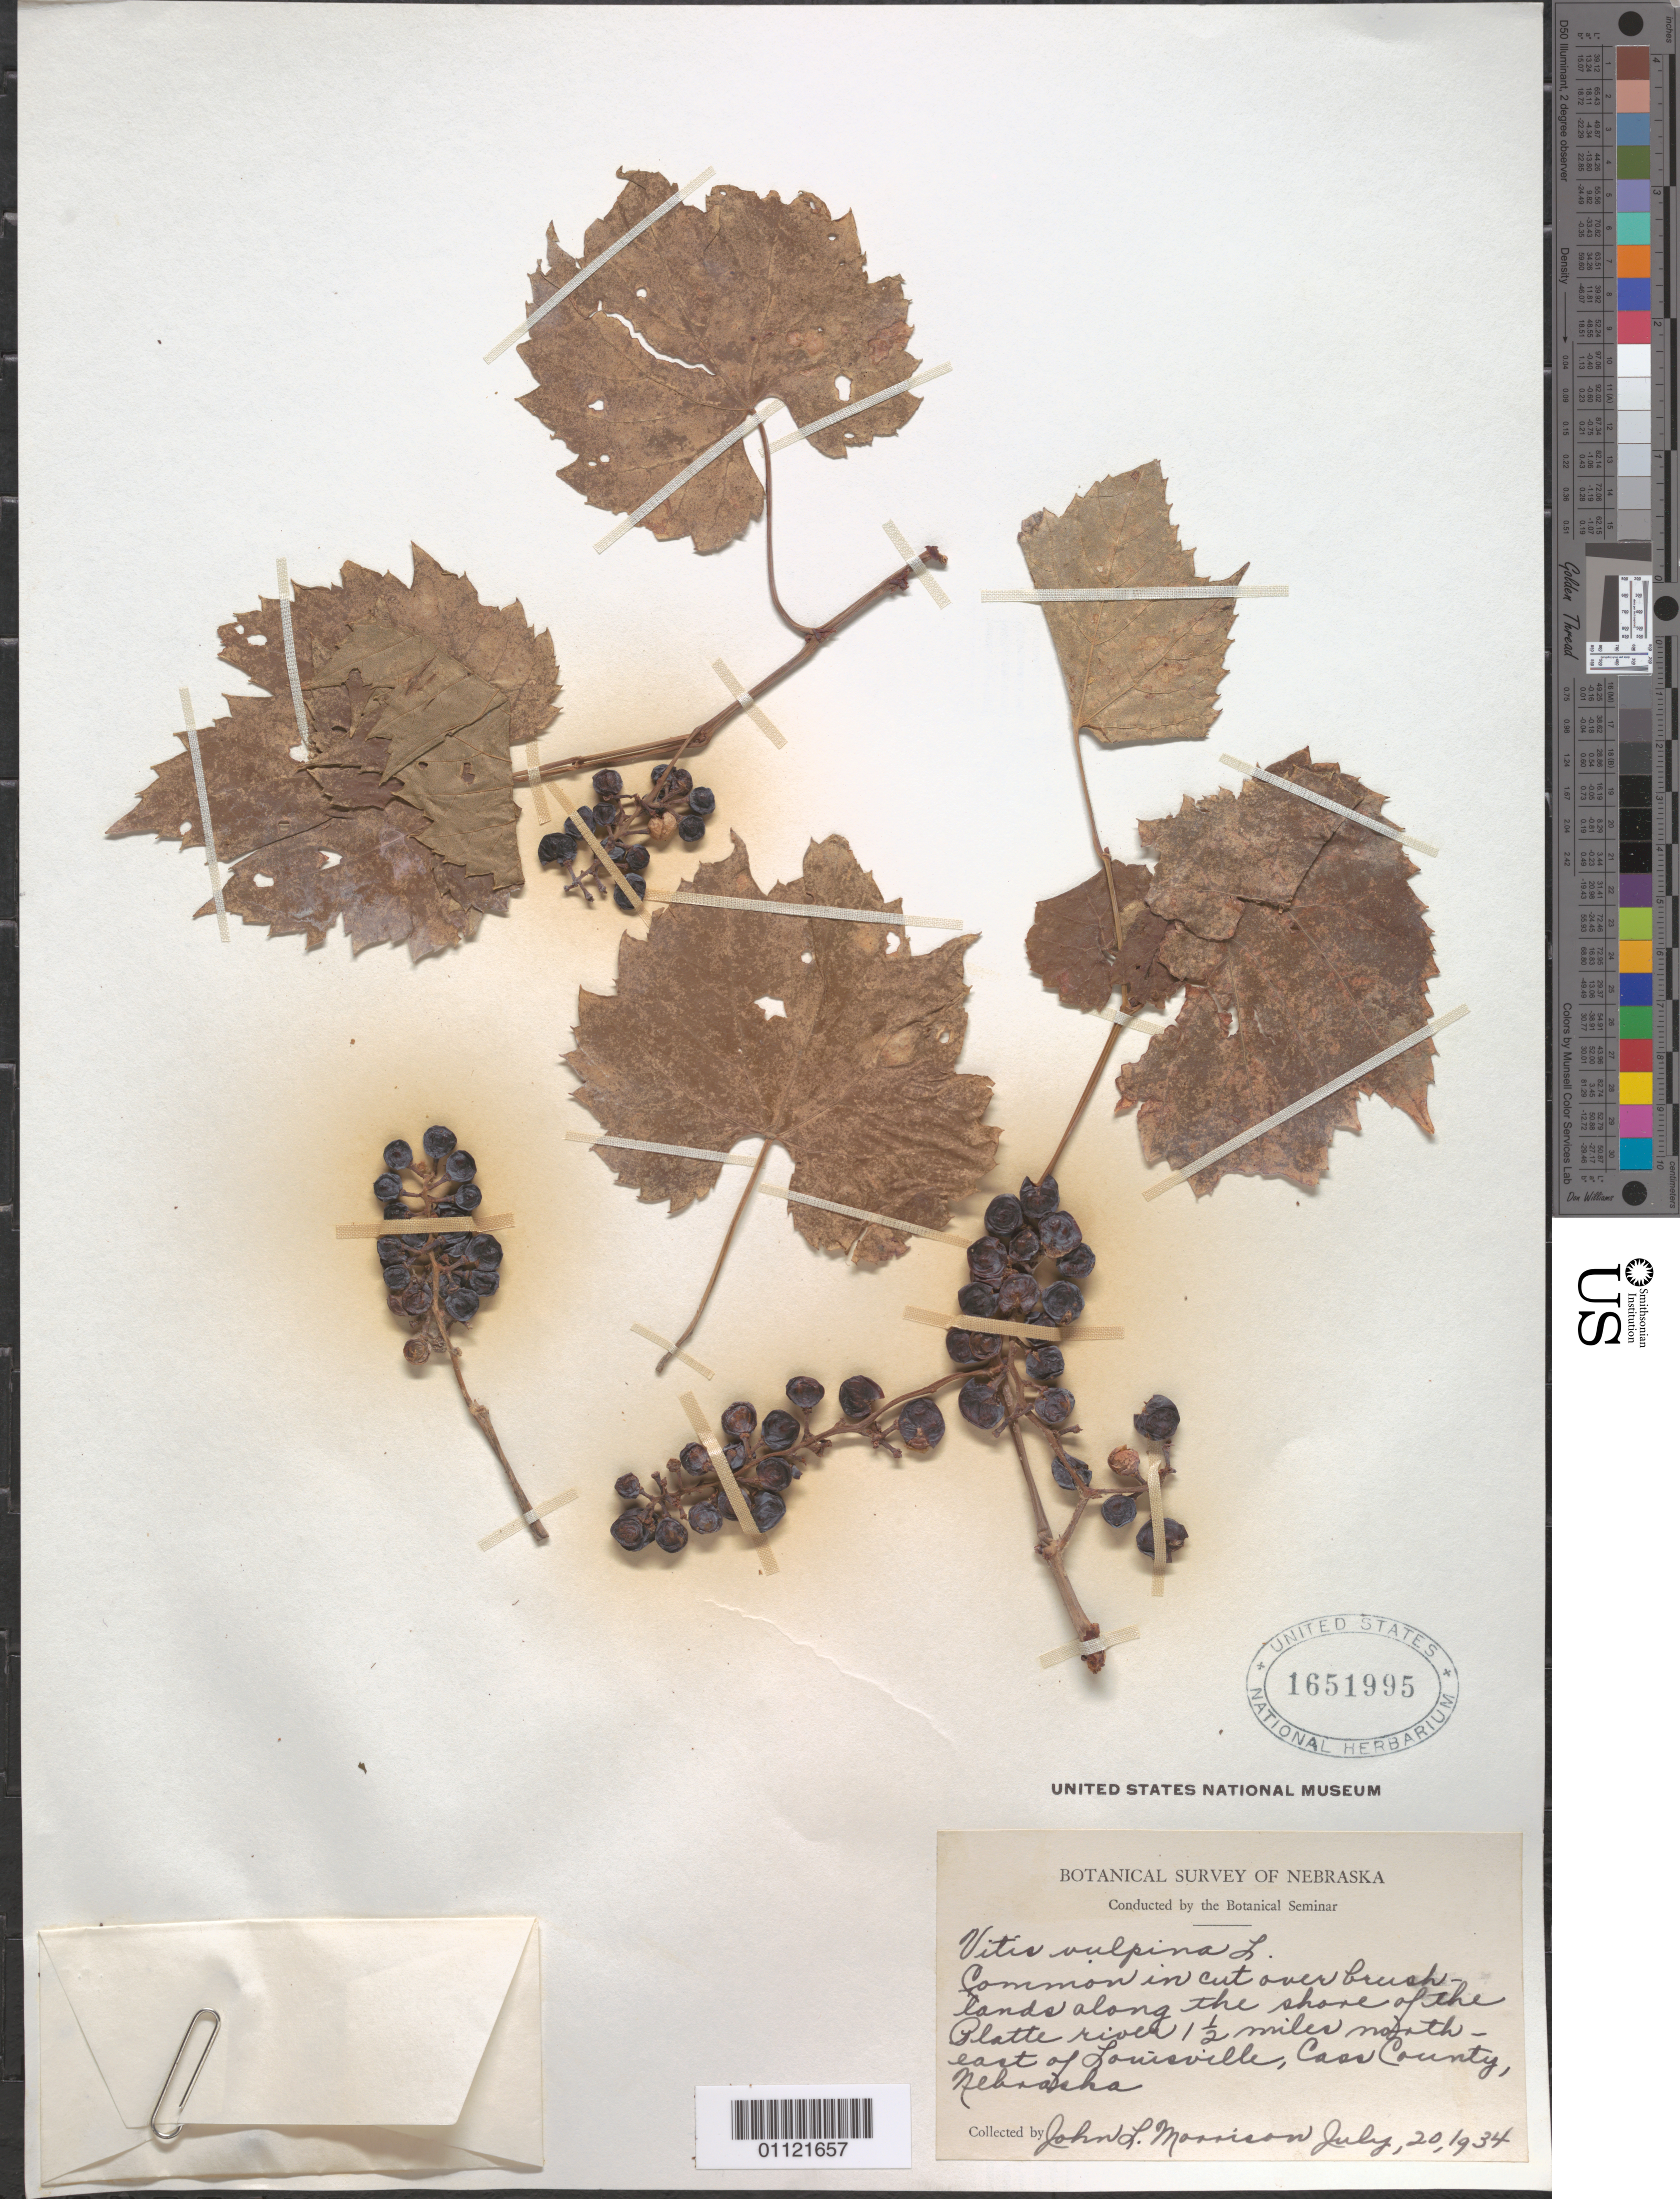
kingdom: Plantae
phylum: Tracheophyta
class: Magnoliopsida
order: Vitales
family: Vitaceae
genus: Vitis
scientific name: Vitis vulpina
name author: L.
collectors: J. L. Morrison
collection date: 1934-07-20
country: United States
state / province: Nebraska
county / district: Cass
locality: along the shore of the Platte river, 1 1/2 miles north-east of Louisville.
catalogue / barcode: US 1651995